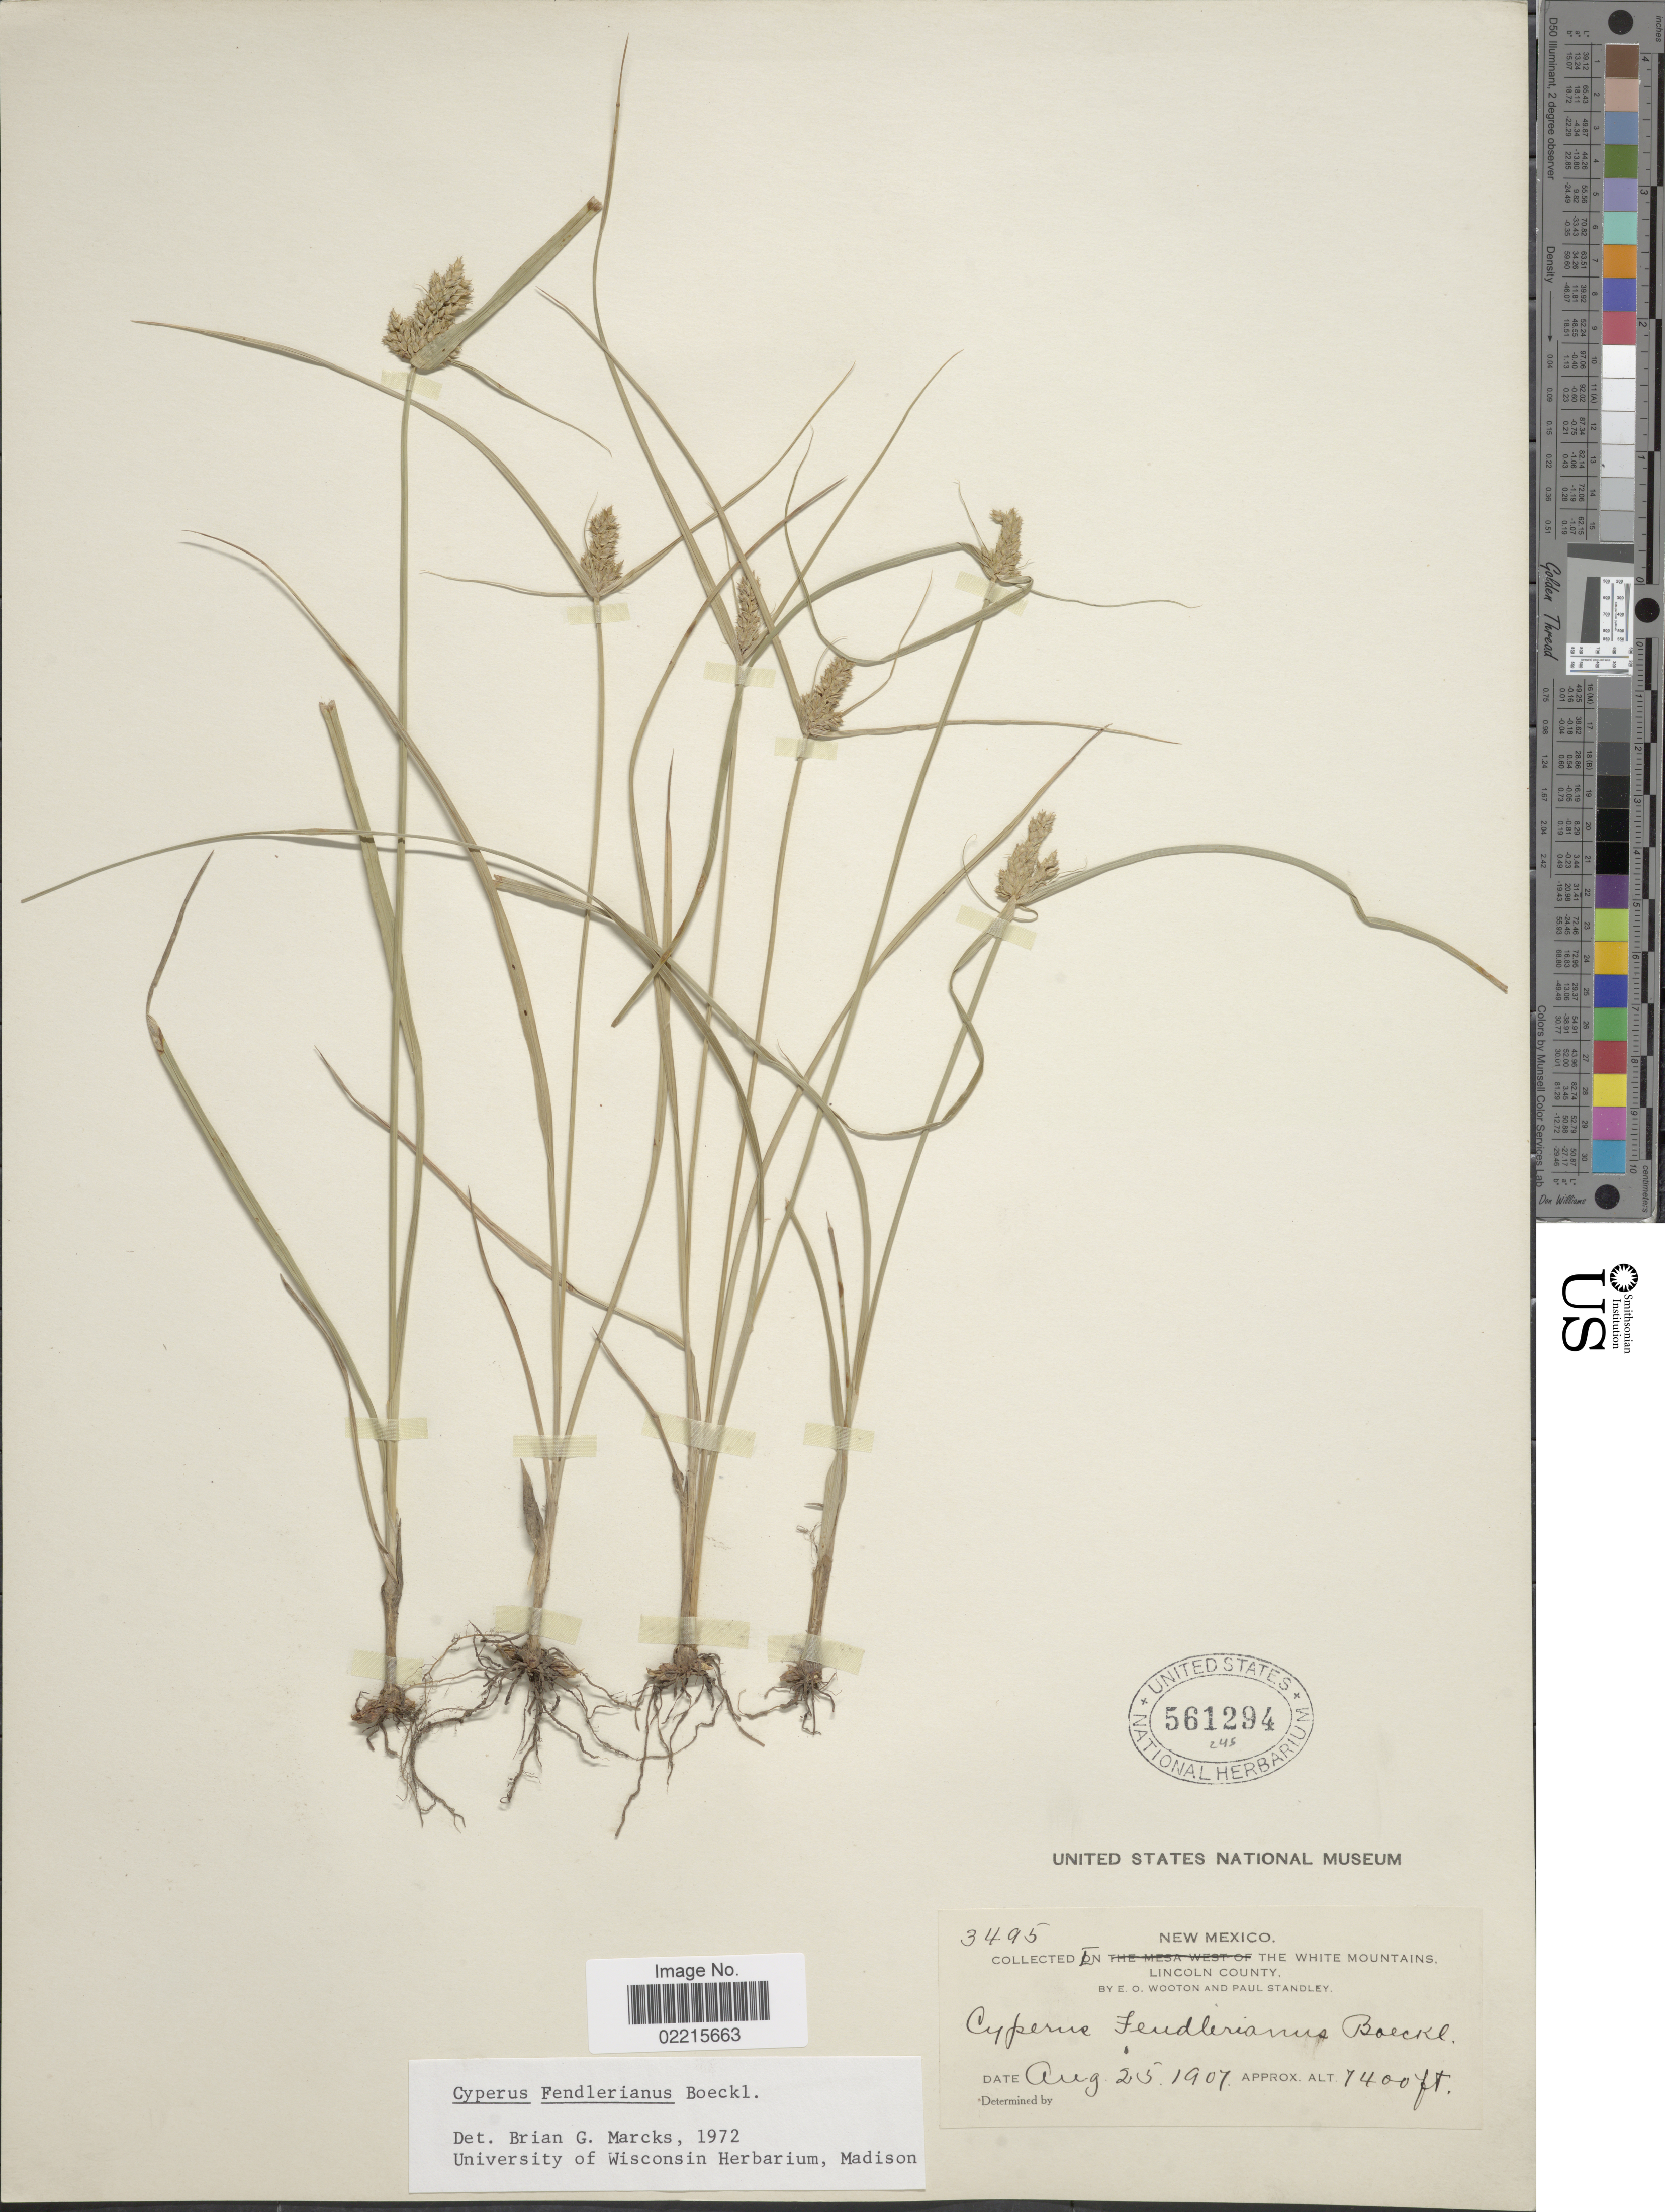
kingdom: Plantae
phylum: Tracheophyta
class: Liliopsida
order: Poales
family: Cyperaceae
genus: Cyperus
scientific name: Cyperus fendlerianus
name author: Boeckeler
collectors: E. O. Wooton & P. C. Standley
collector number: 3495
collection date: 1907-08-25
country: United States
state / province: New Mexico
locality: In the White Mountains Lincoln County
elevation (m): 2256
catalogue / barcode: US 561294